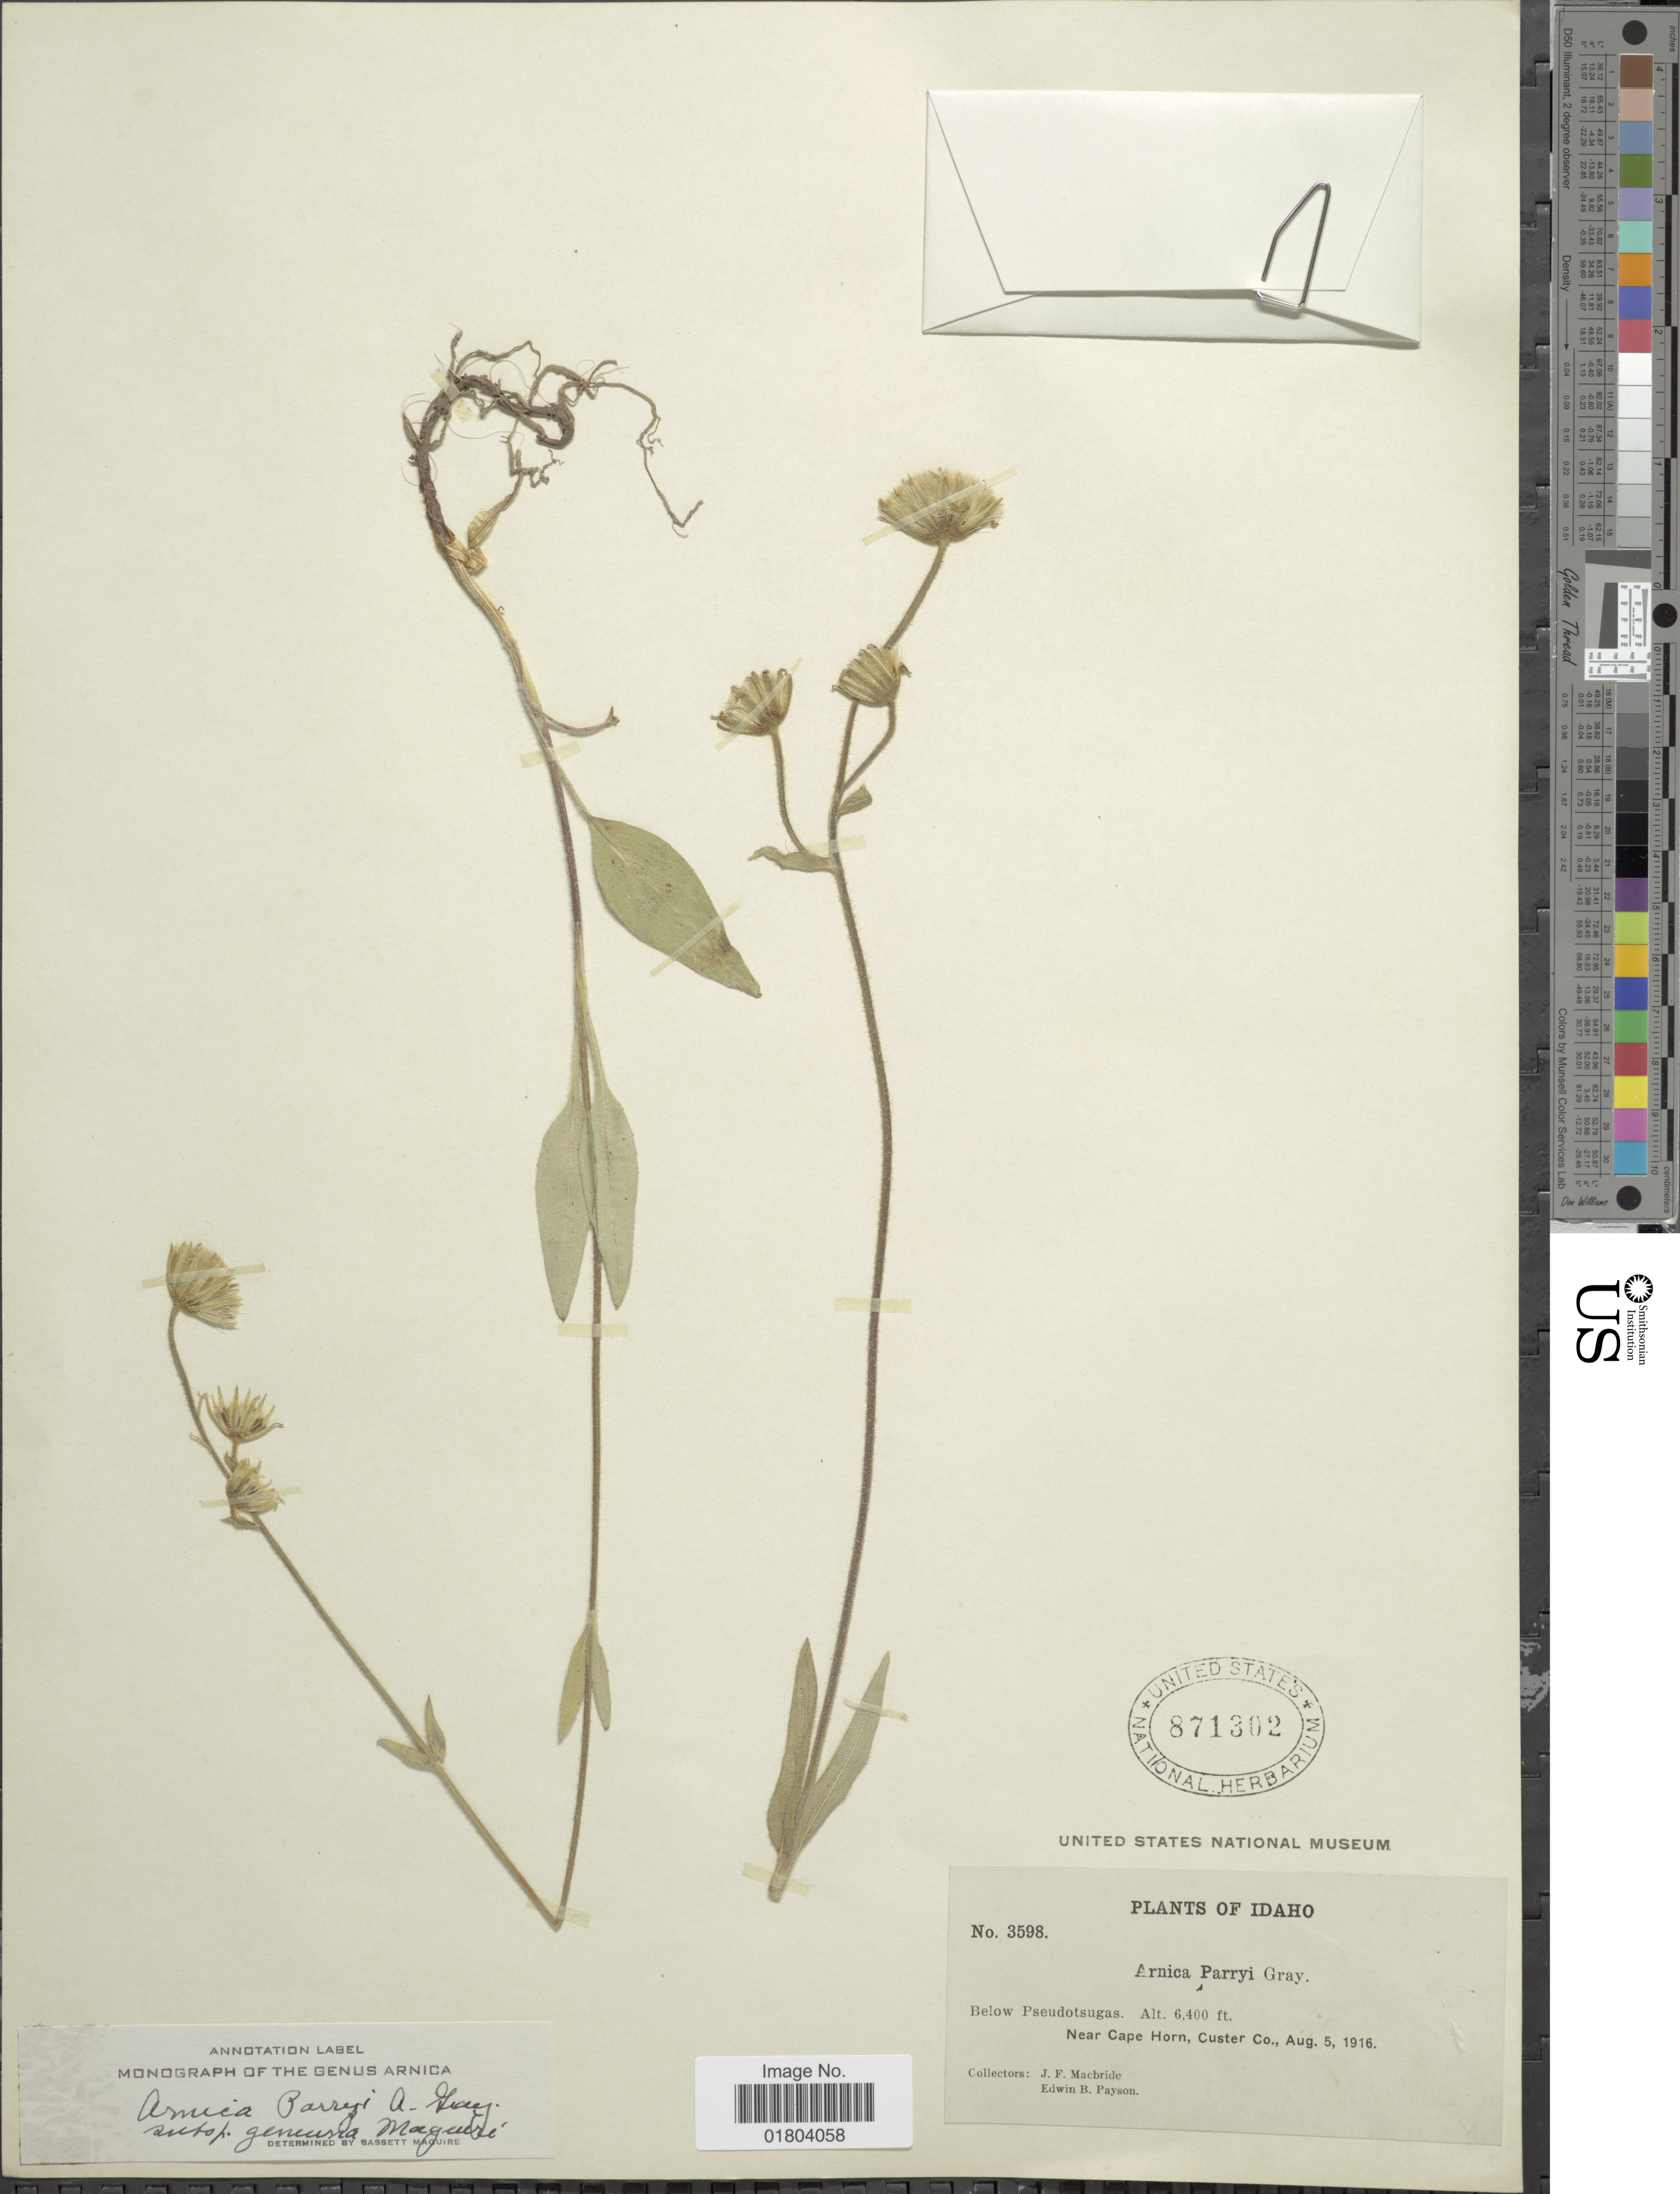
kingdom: Plantae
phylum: Tracheophyta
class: Magnoliopsida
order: Asterales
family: Asteraceae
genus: Arnica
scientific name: Arnica parryi subsp. genuina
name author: Maguire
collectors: J. F. Macbride & E. B. Payson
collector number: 3598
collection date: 1916-08-05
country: United States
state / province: Idaho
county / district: Custer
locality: Below Pseudotsuga, Near Cape Horn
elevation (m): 1951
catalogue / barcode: US 871302